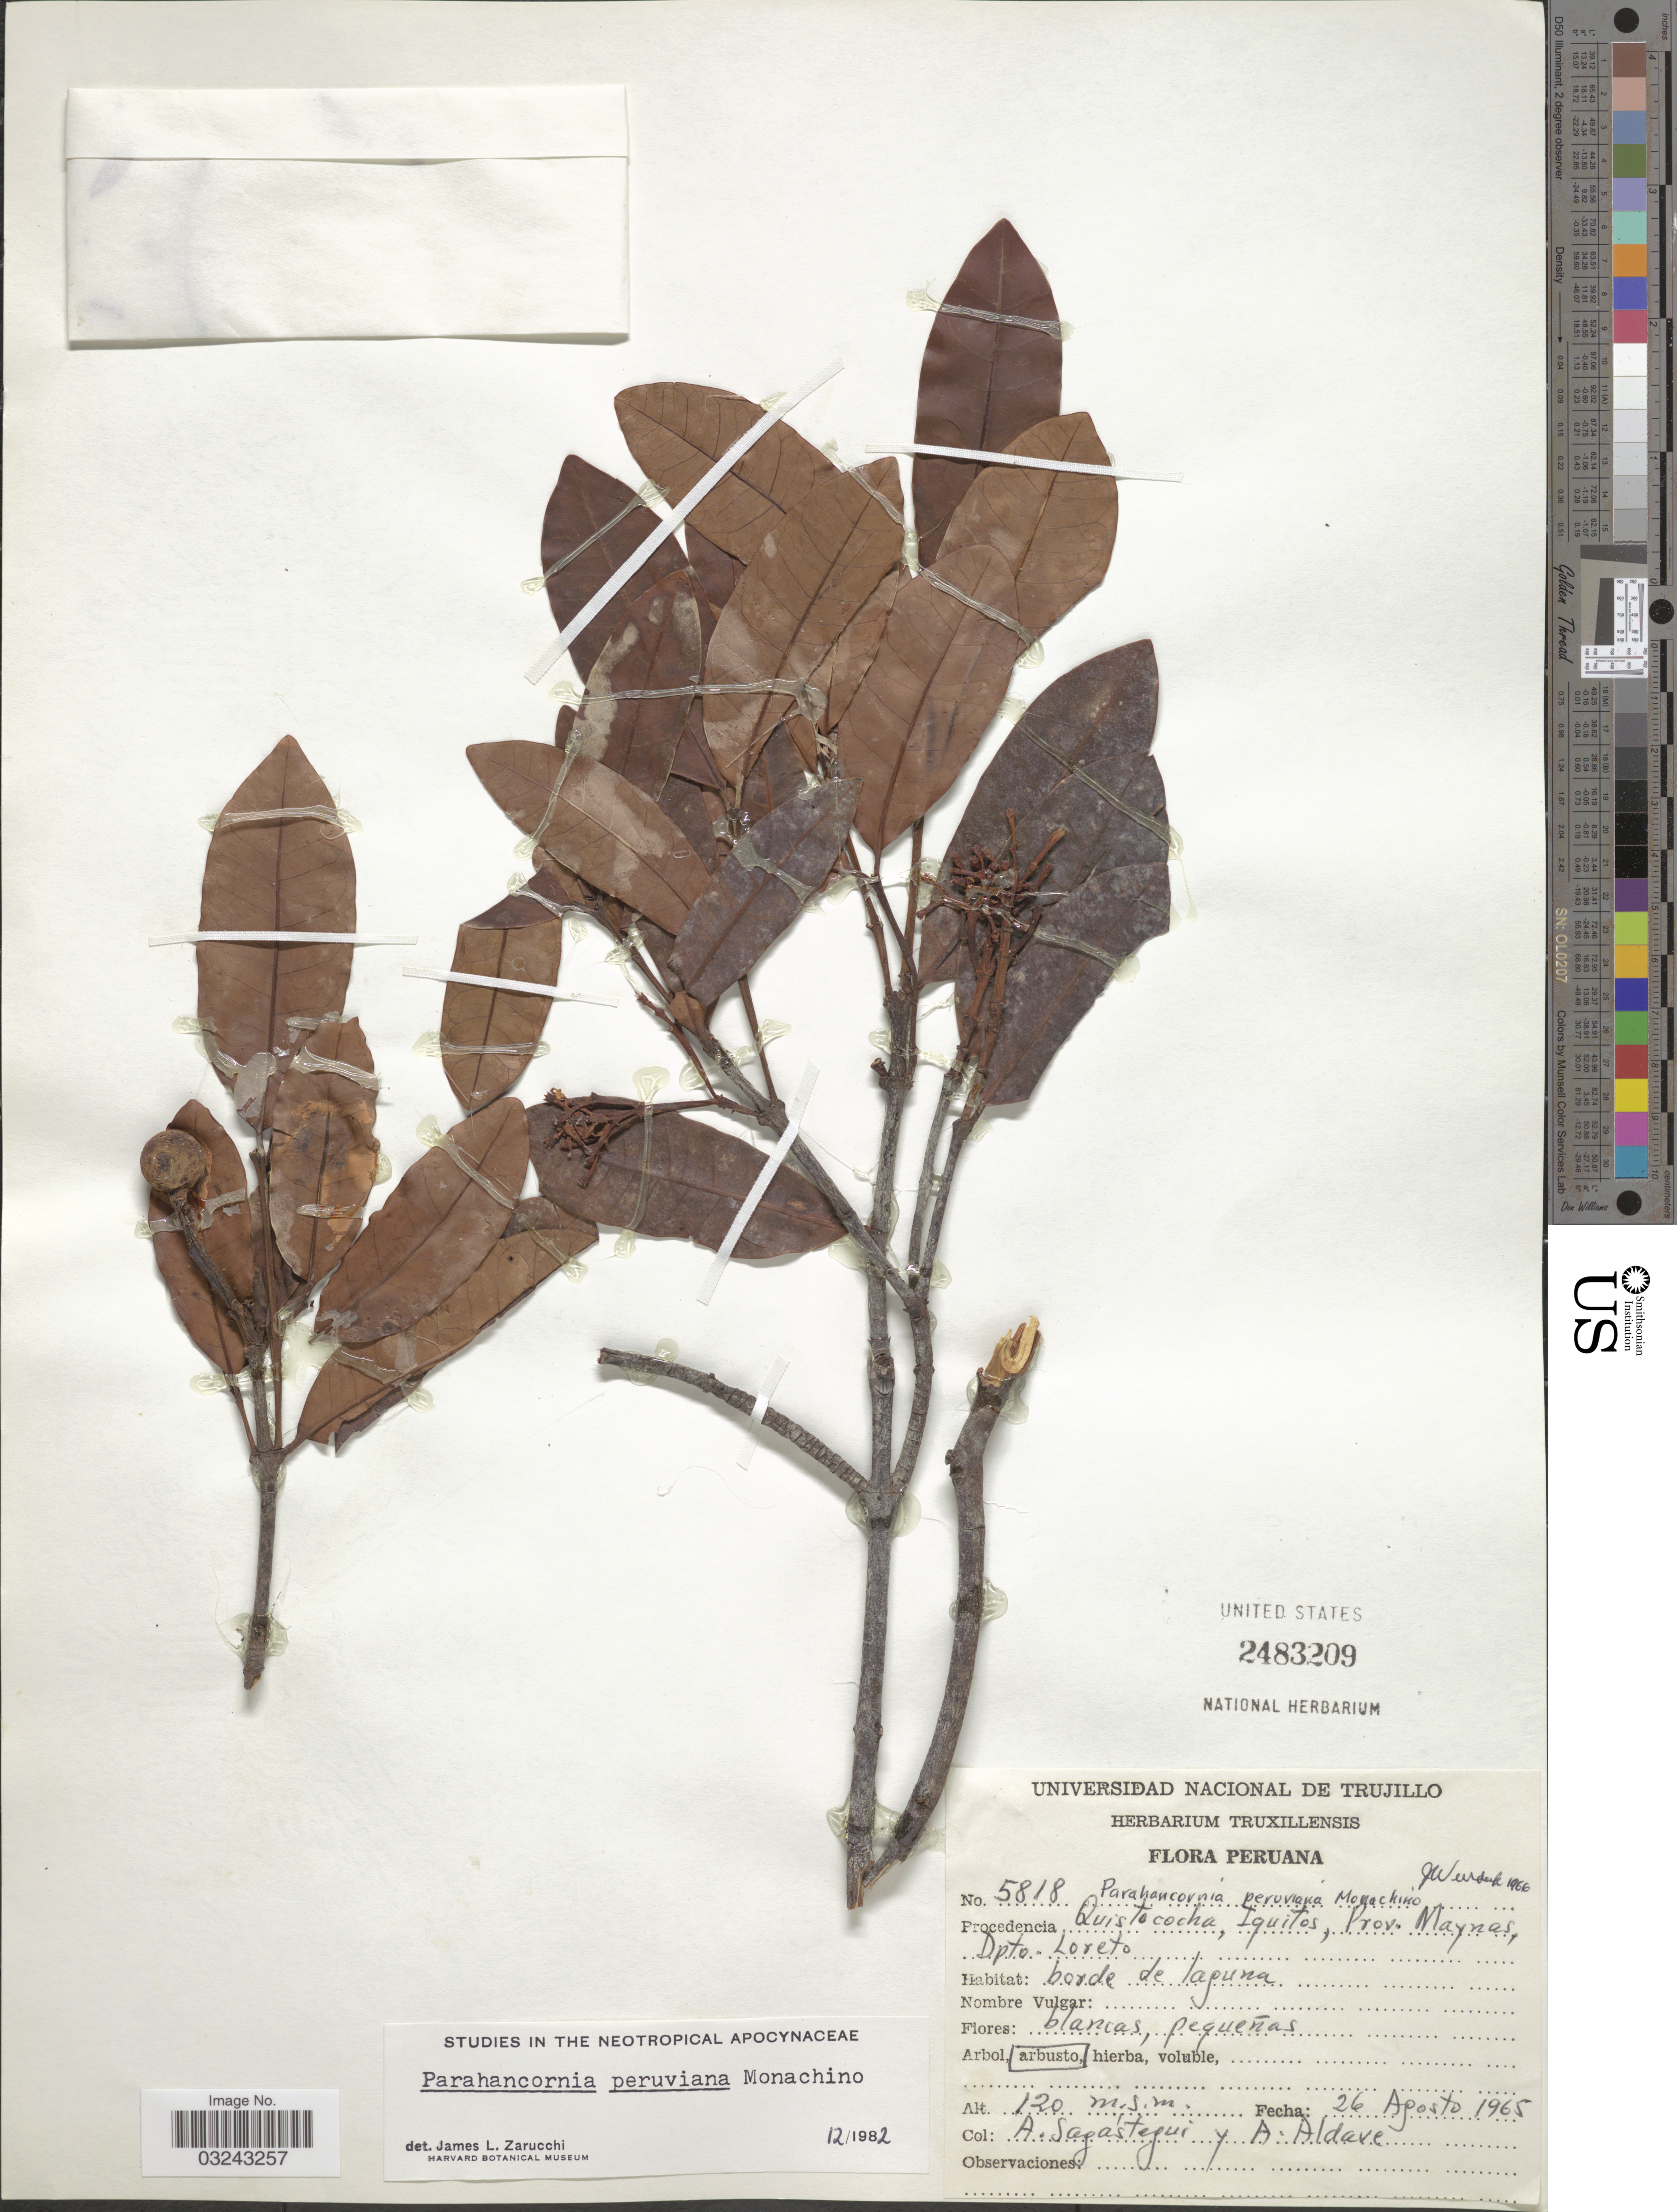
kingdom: Plantae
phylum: Tracheophyta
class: Magnoliopsida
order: Gentianales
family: Apocynaceae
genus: Parahancornia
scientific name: Parahancornia peruviana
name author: Monach.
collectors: A. Sagástequi & A. Aldave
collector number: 5818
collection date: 1965-08-26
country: Peru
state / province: Loreto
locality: Procedencia Quistococha, Iquitos, Prov. Maynas, Dpto. Loreto.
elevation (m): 120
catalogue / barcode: US 2483209